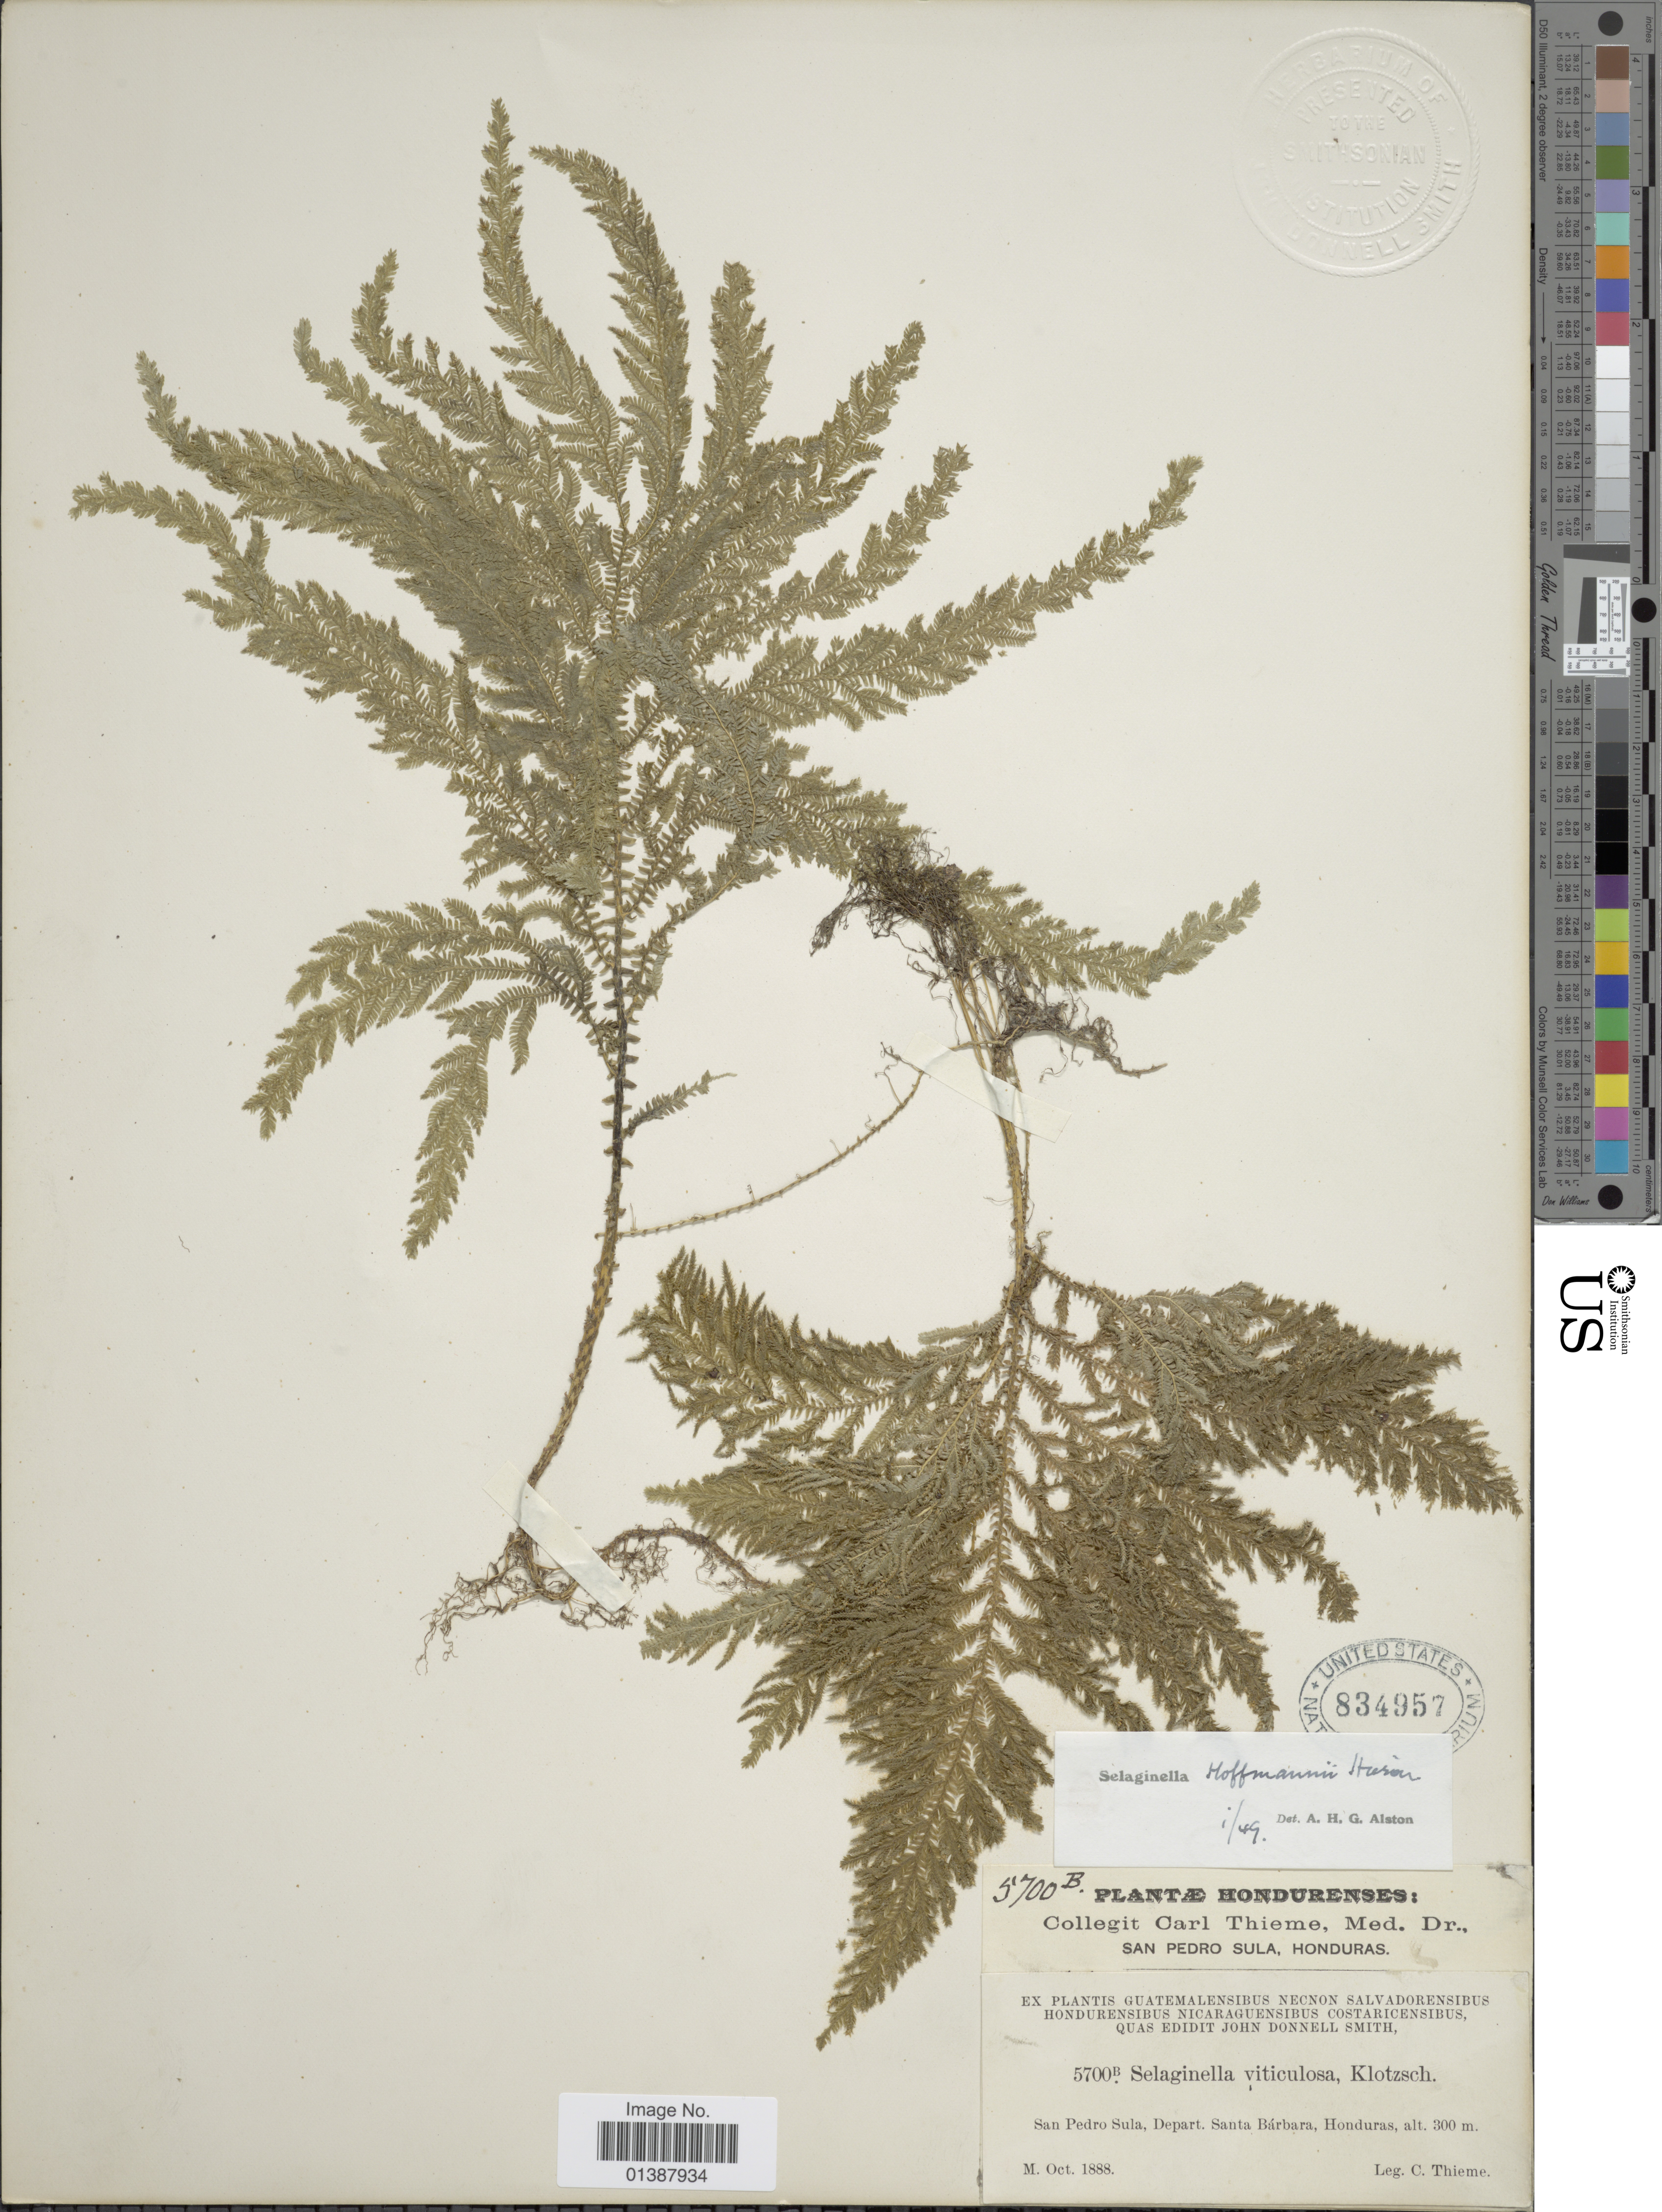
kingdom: Plantae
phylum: Tracheophyta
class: Lycopodiopsida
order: Selaginellales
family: Selaginellaceae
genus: Selaginella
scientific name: Selaginella hoffmannii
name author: Hieron.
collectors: C. Thieme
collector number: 5700 B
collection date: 1888-10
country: Honduras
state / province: Santa Bárbara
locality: San Pedro Sula, Depart Santa Bárbara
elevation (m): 300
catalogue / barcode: US 834957